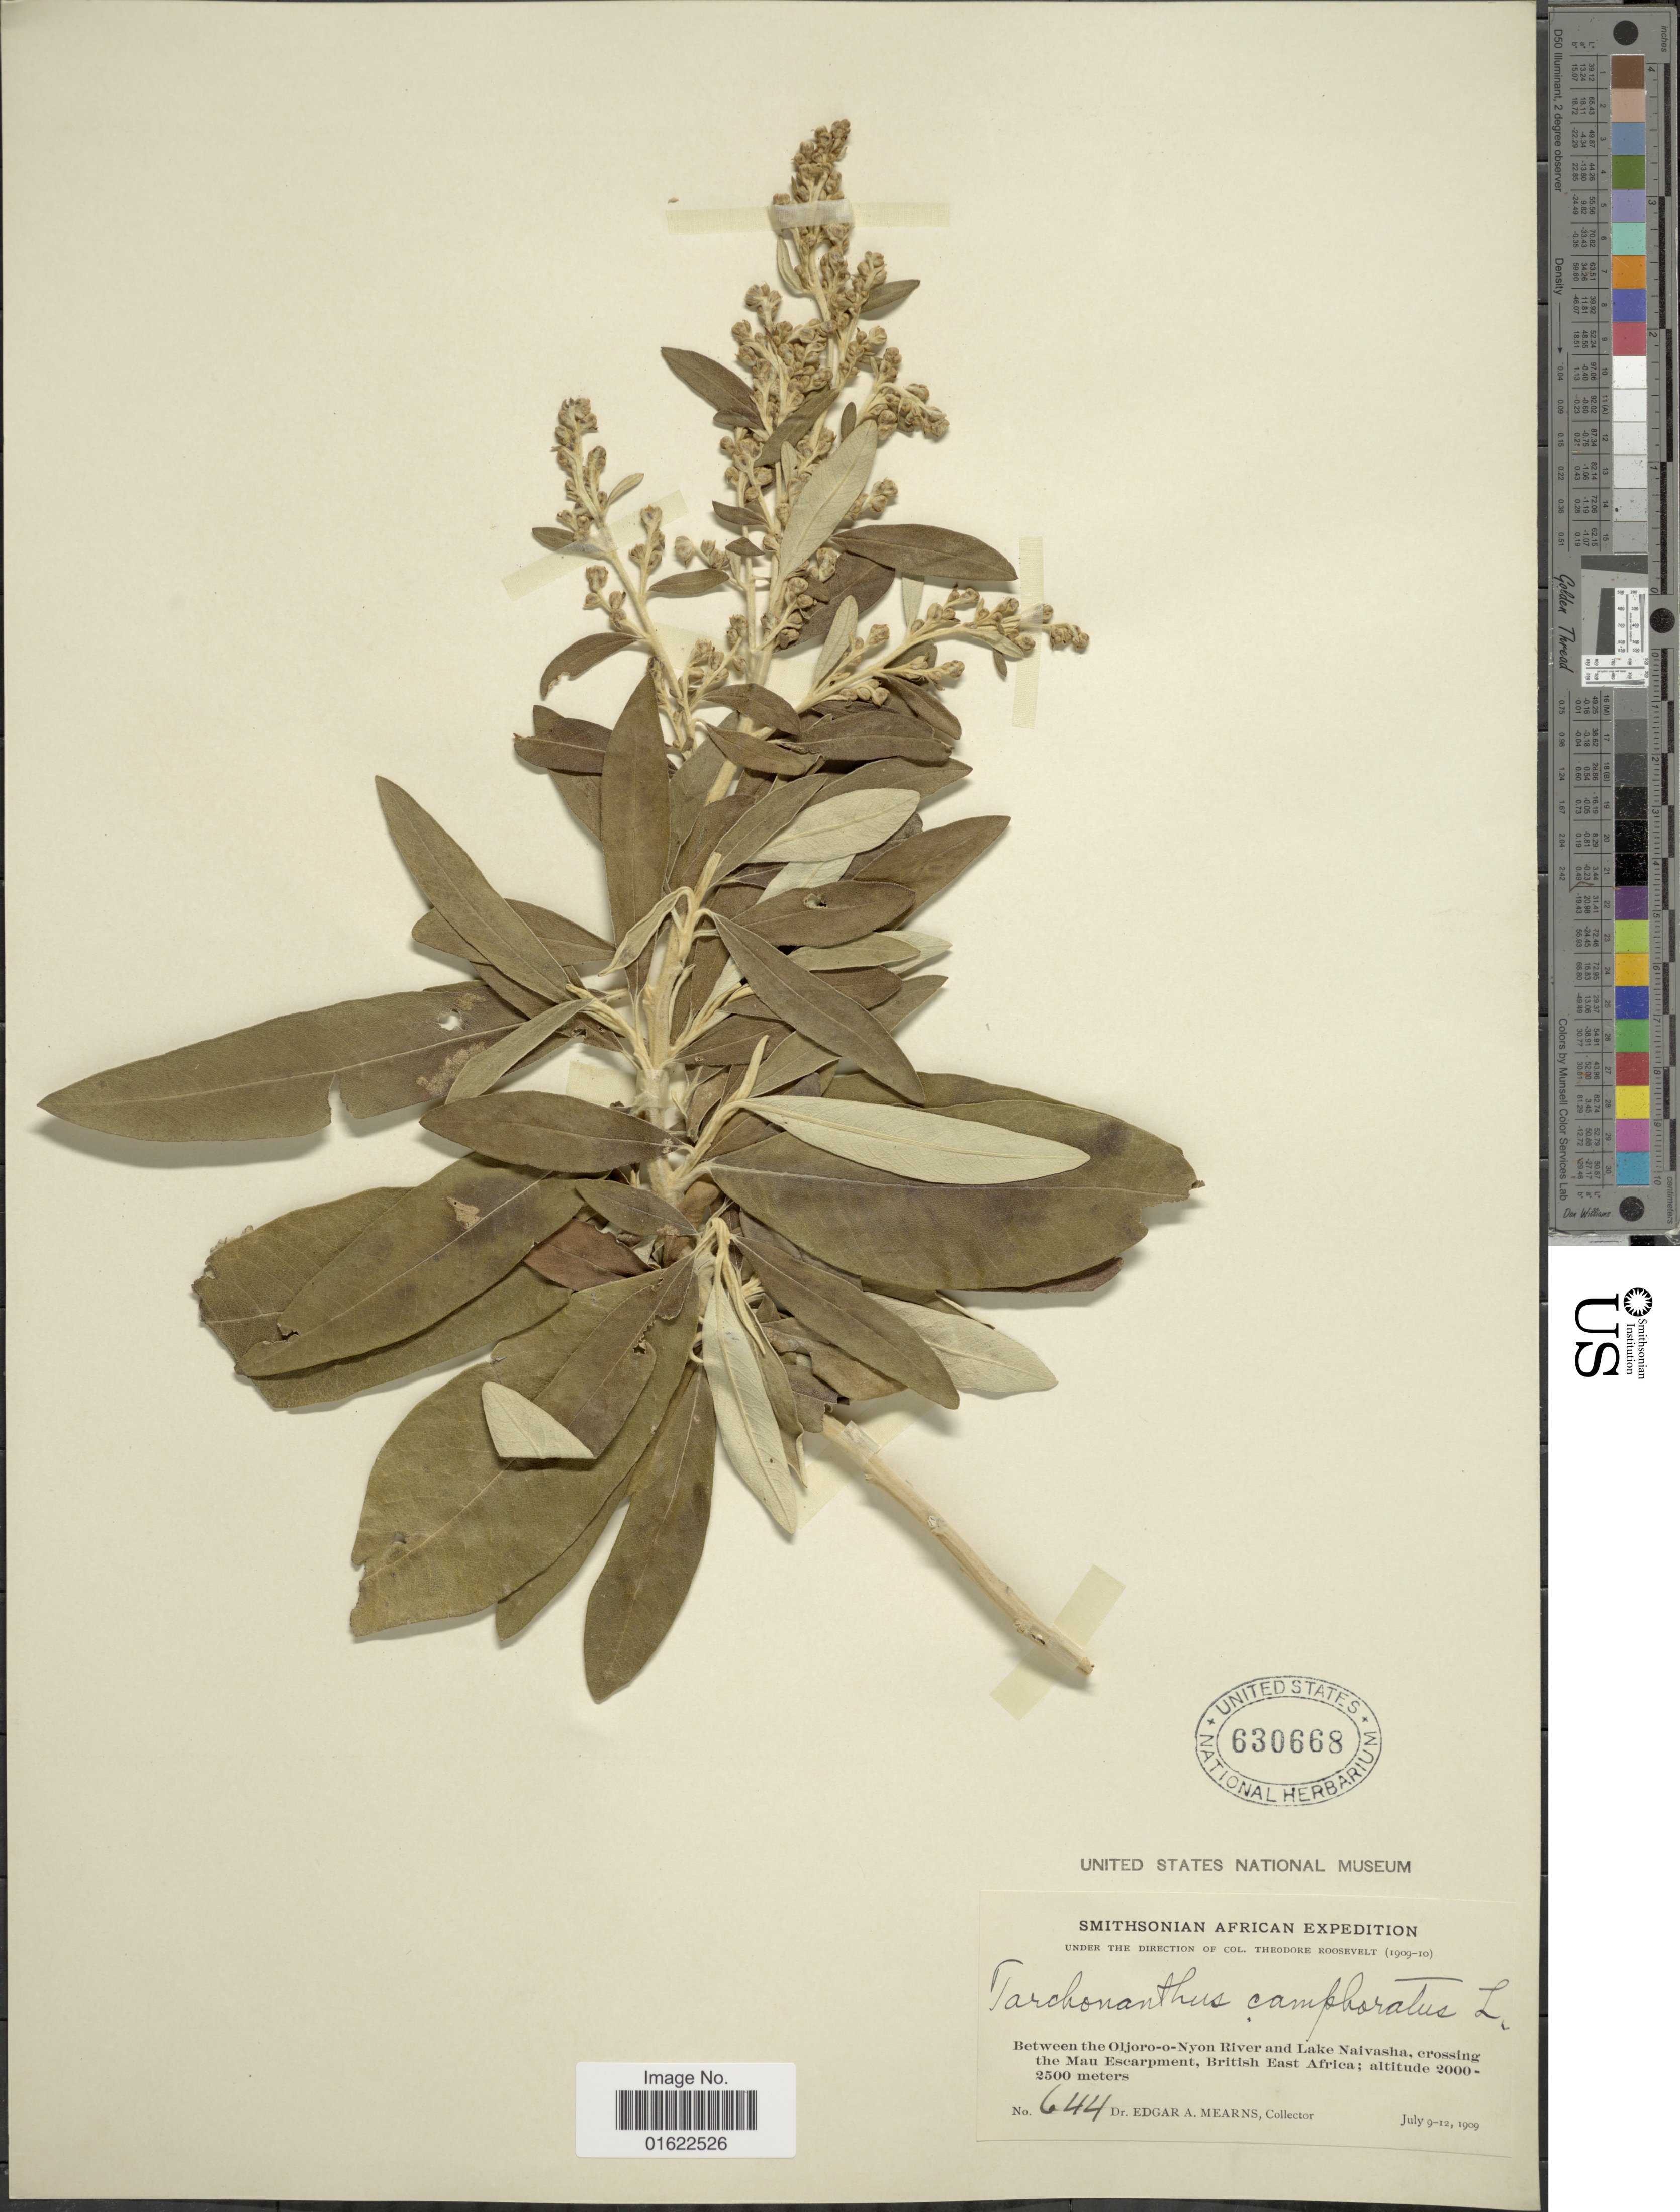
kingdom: Plantae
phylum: Tracheophyta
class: Magnoliopsida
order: Asterales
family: Asteraceae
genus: Tarchonanthus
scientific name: Tarchonanthus camphoratus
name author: L.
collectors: E. A. Mearns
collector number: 644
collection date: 1909-07-09/1909-07-12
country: Kenya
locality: Between Oljoro-o-Nyon River and Lake Naivasha, crossing the Mau Escarpment, British East Africa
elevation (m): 2000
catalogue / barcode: US 630668